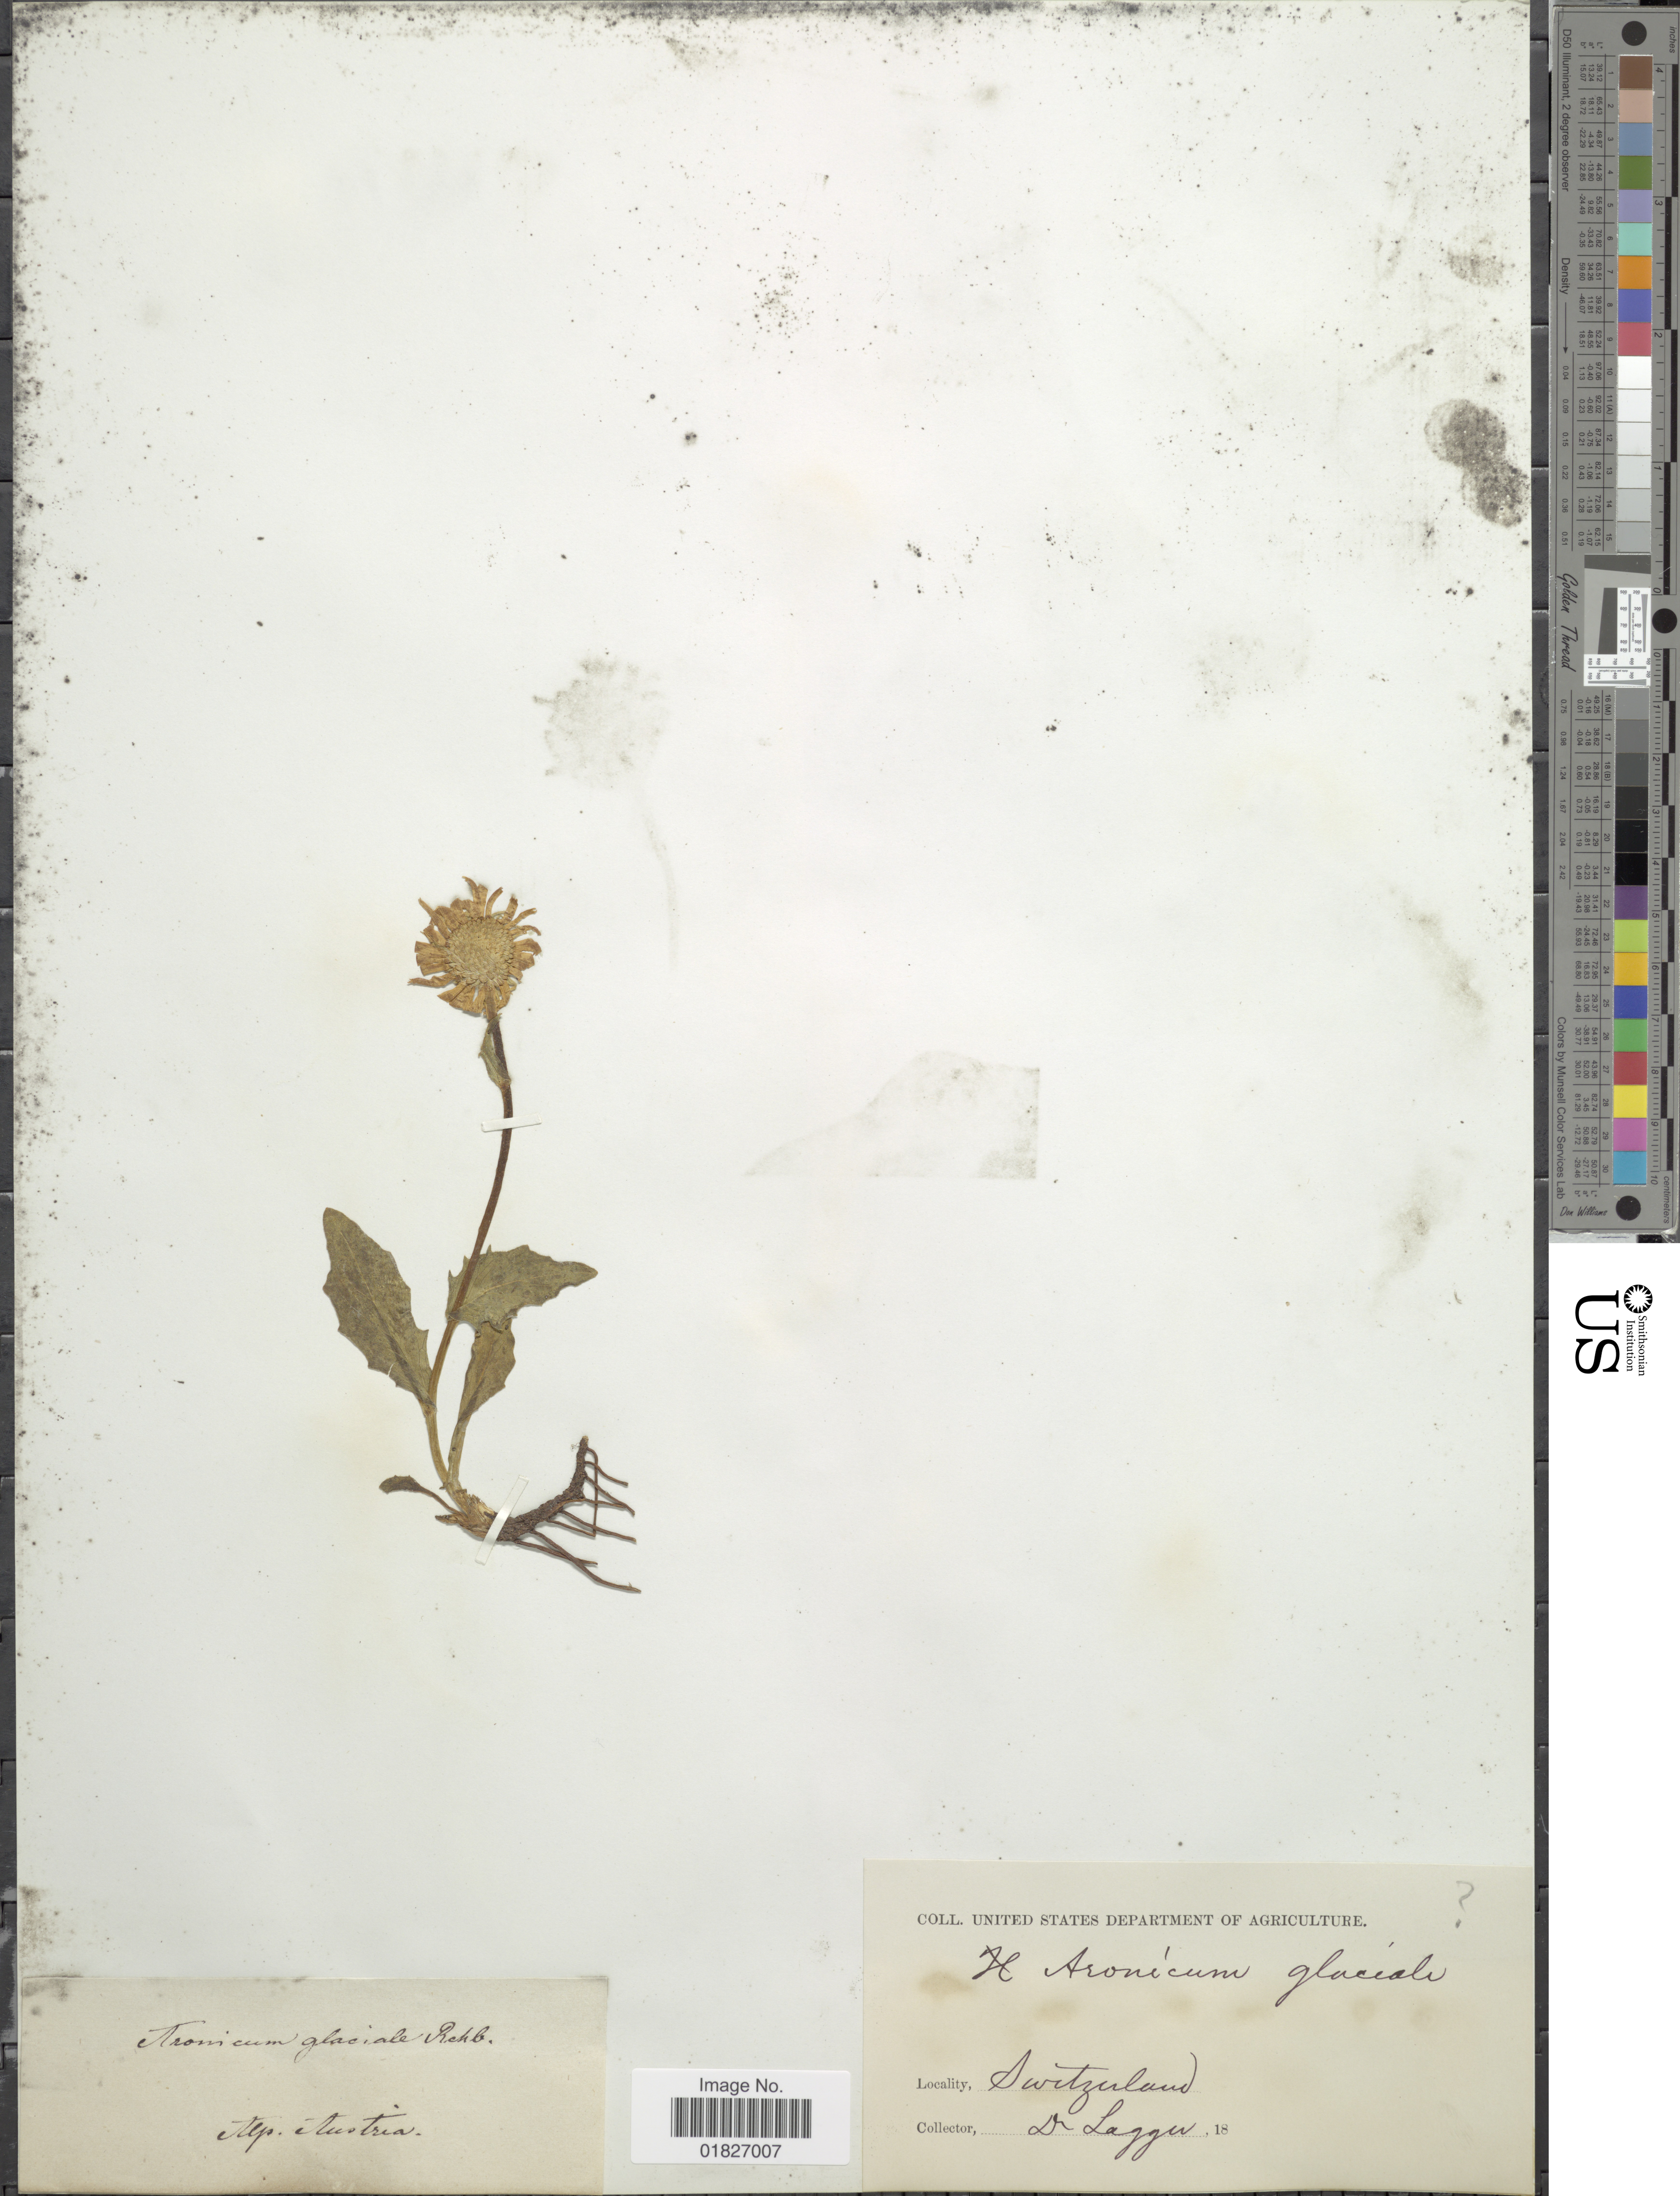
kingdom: Plantae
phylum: Tracheophyta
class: Magnoliopsida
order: Asterales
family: Asteraceae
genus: Doronicum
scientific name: Doronicum glaciale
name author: (Wulfen) Nyman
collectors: F. J. Lagger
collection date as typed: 18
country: Austria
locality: Alps. Austria [interpreted]